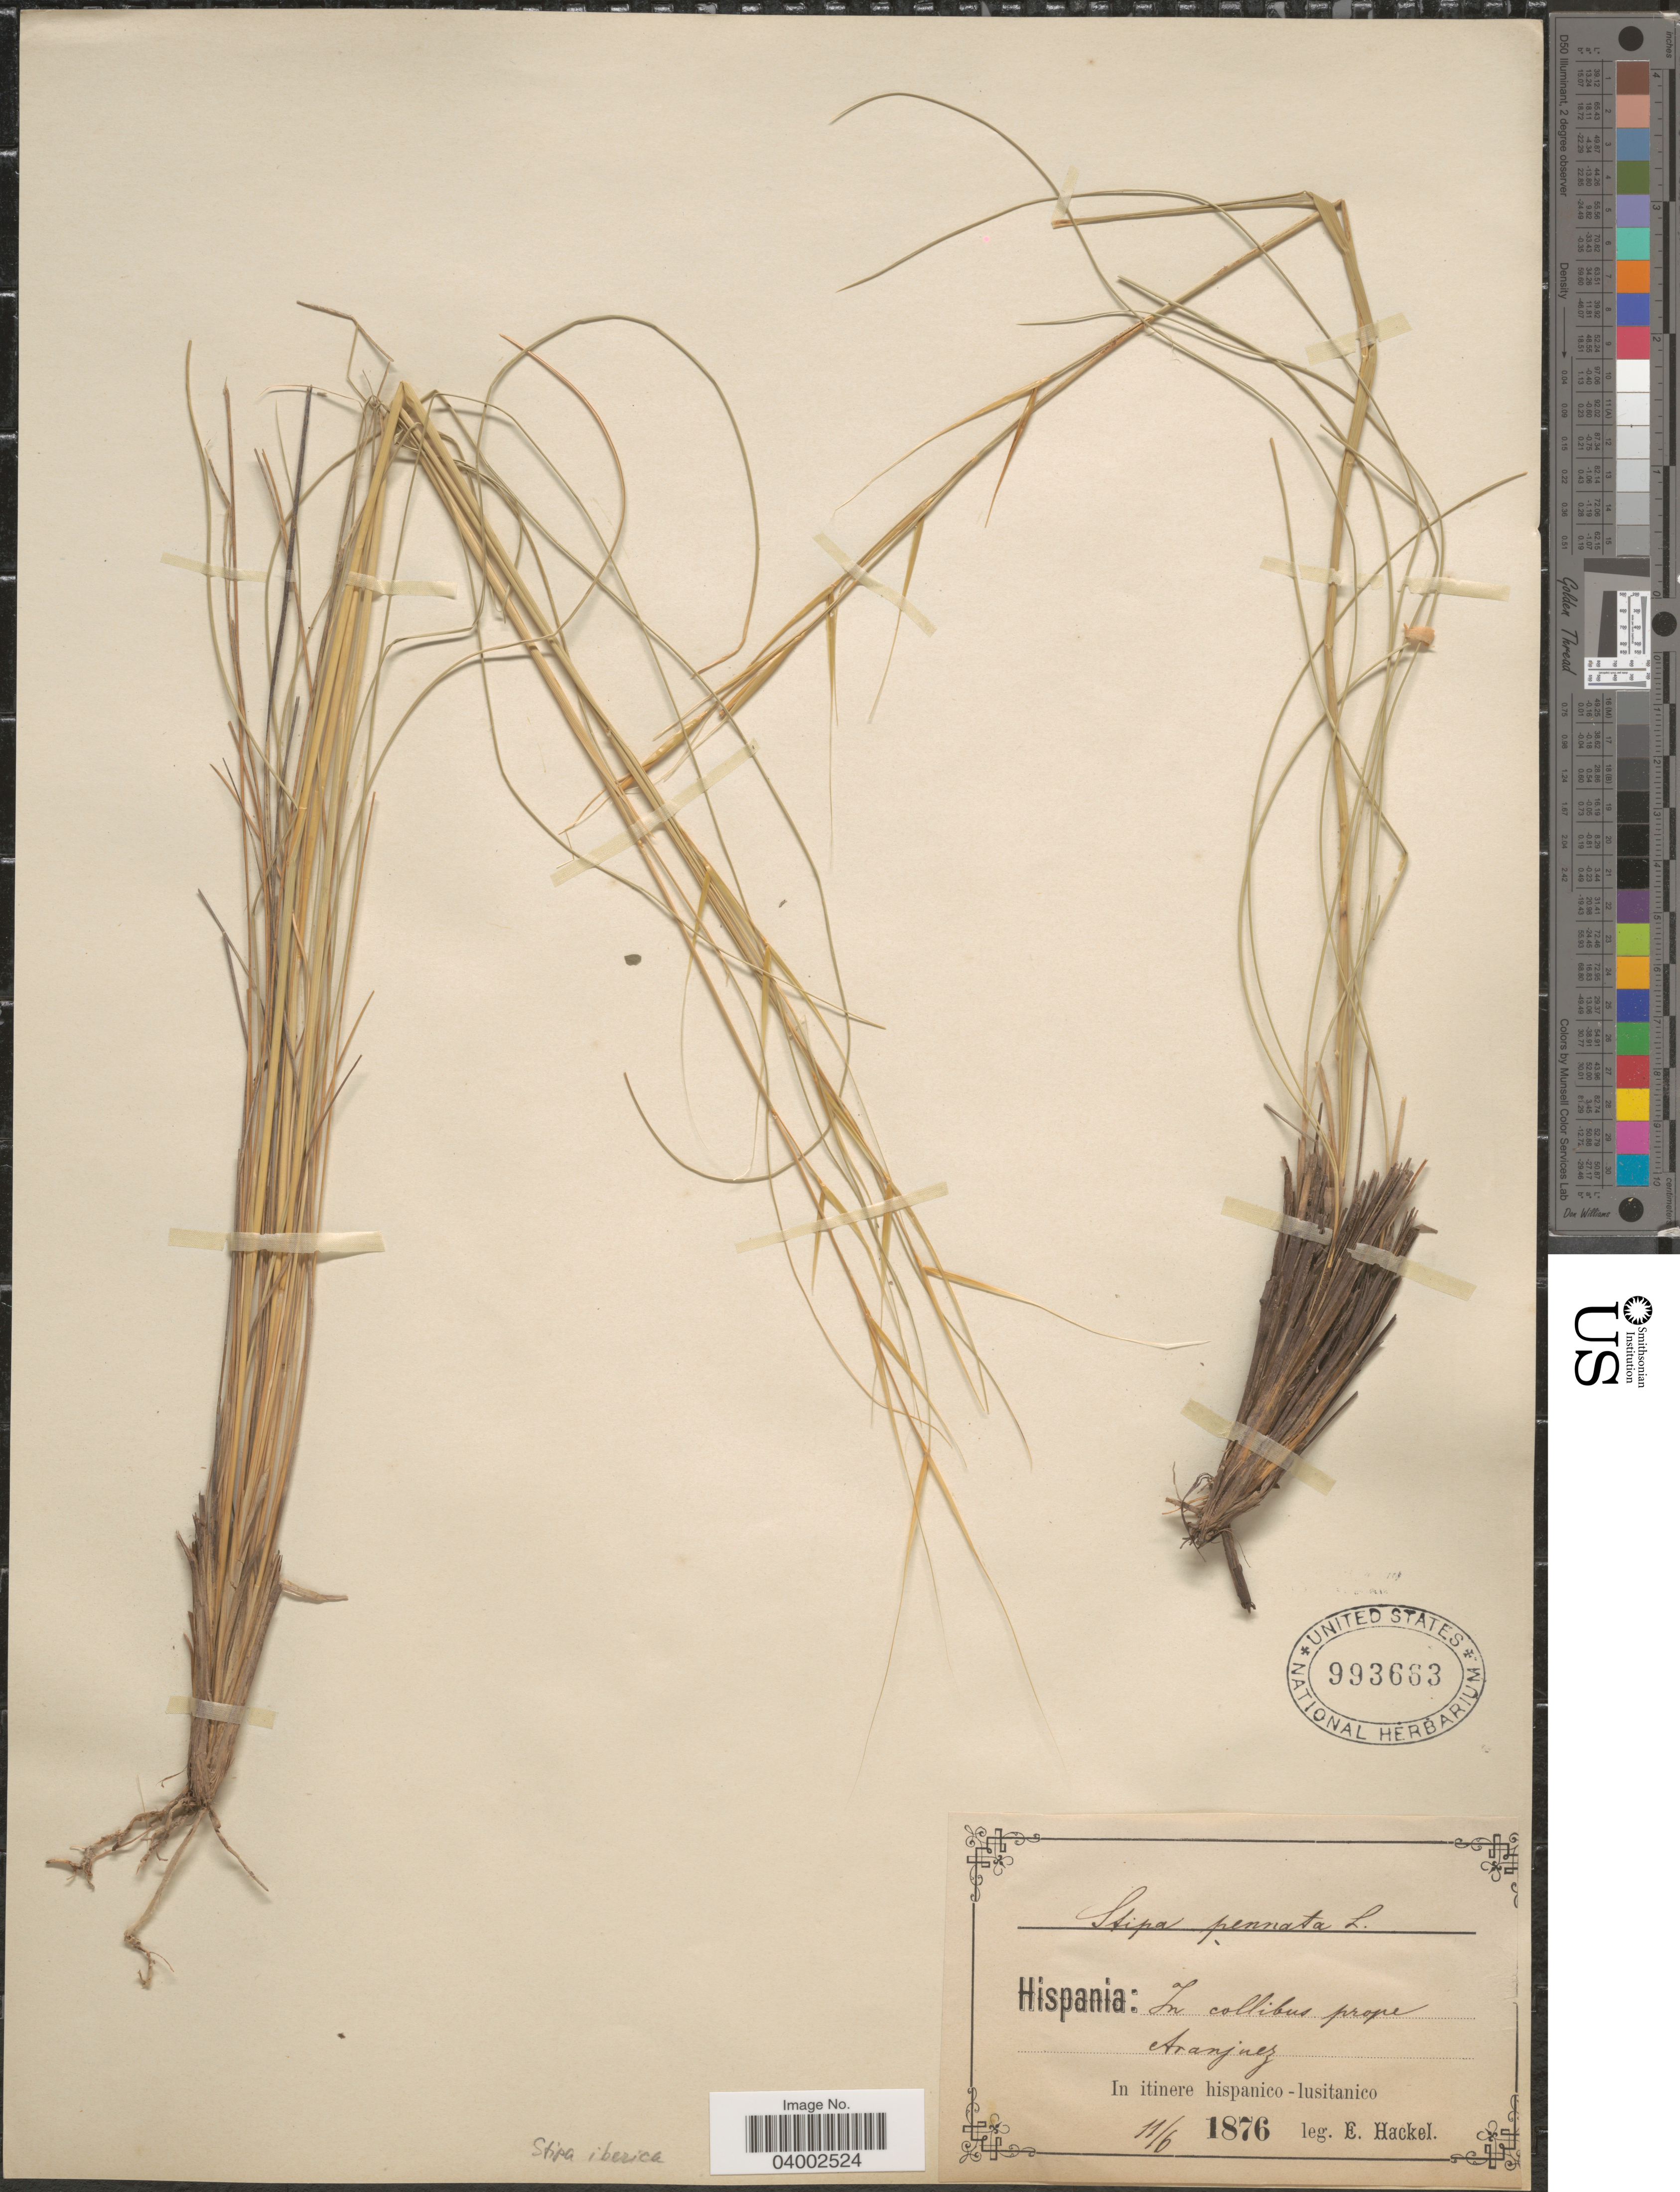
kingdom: Plantae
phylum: Tracheophyta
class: Liliopsida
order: Poales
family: Poaceae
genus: Stipa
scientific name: Stipa iberica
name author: Martinovsky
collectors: E. Hackel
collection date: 1876-06-11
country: Spain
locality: Hispania: In collibus prope Aranjuez. In itinere hispanico - lusitanico.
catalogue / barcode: US 993663